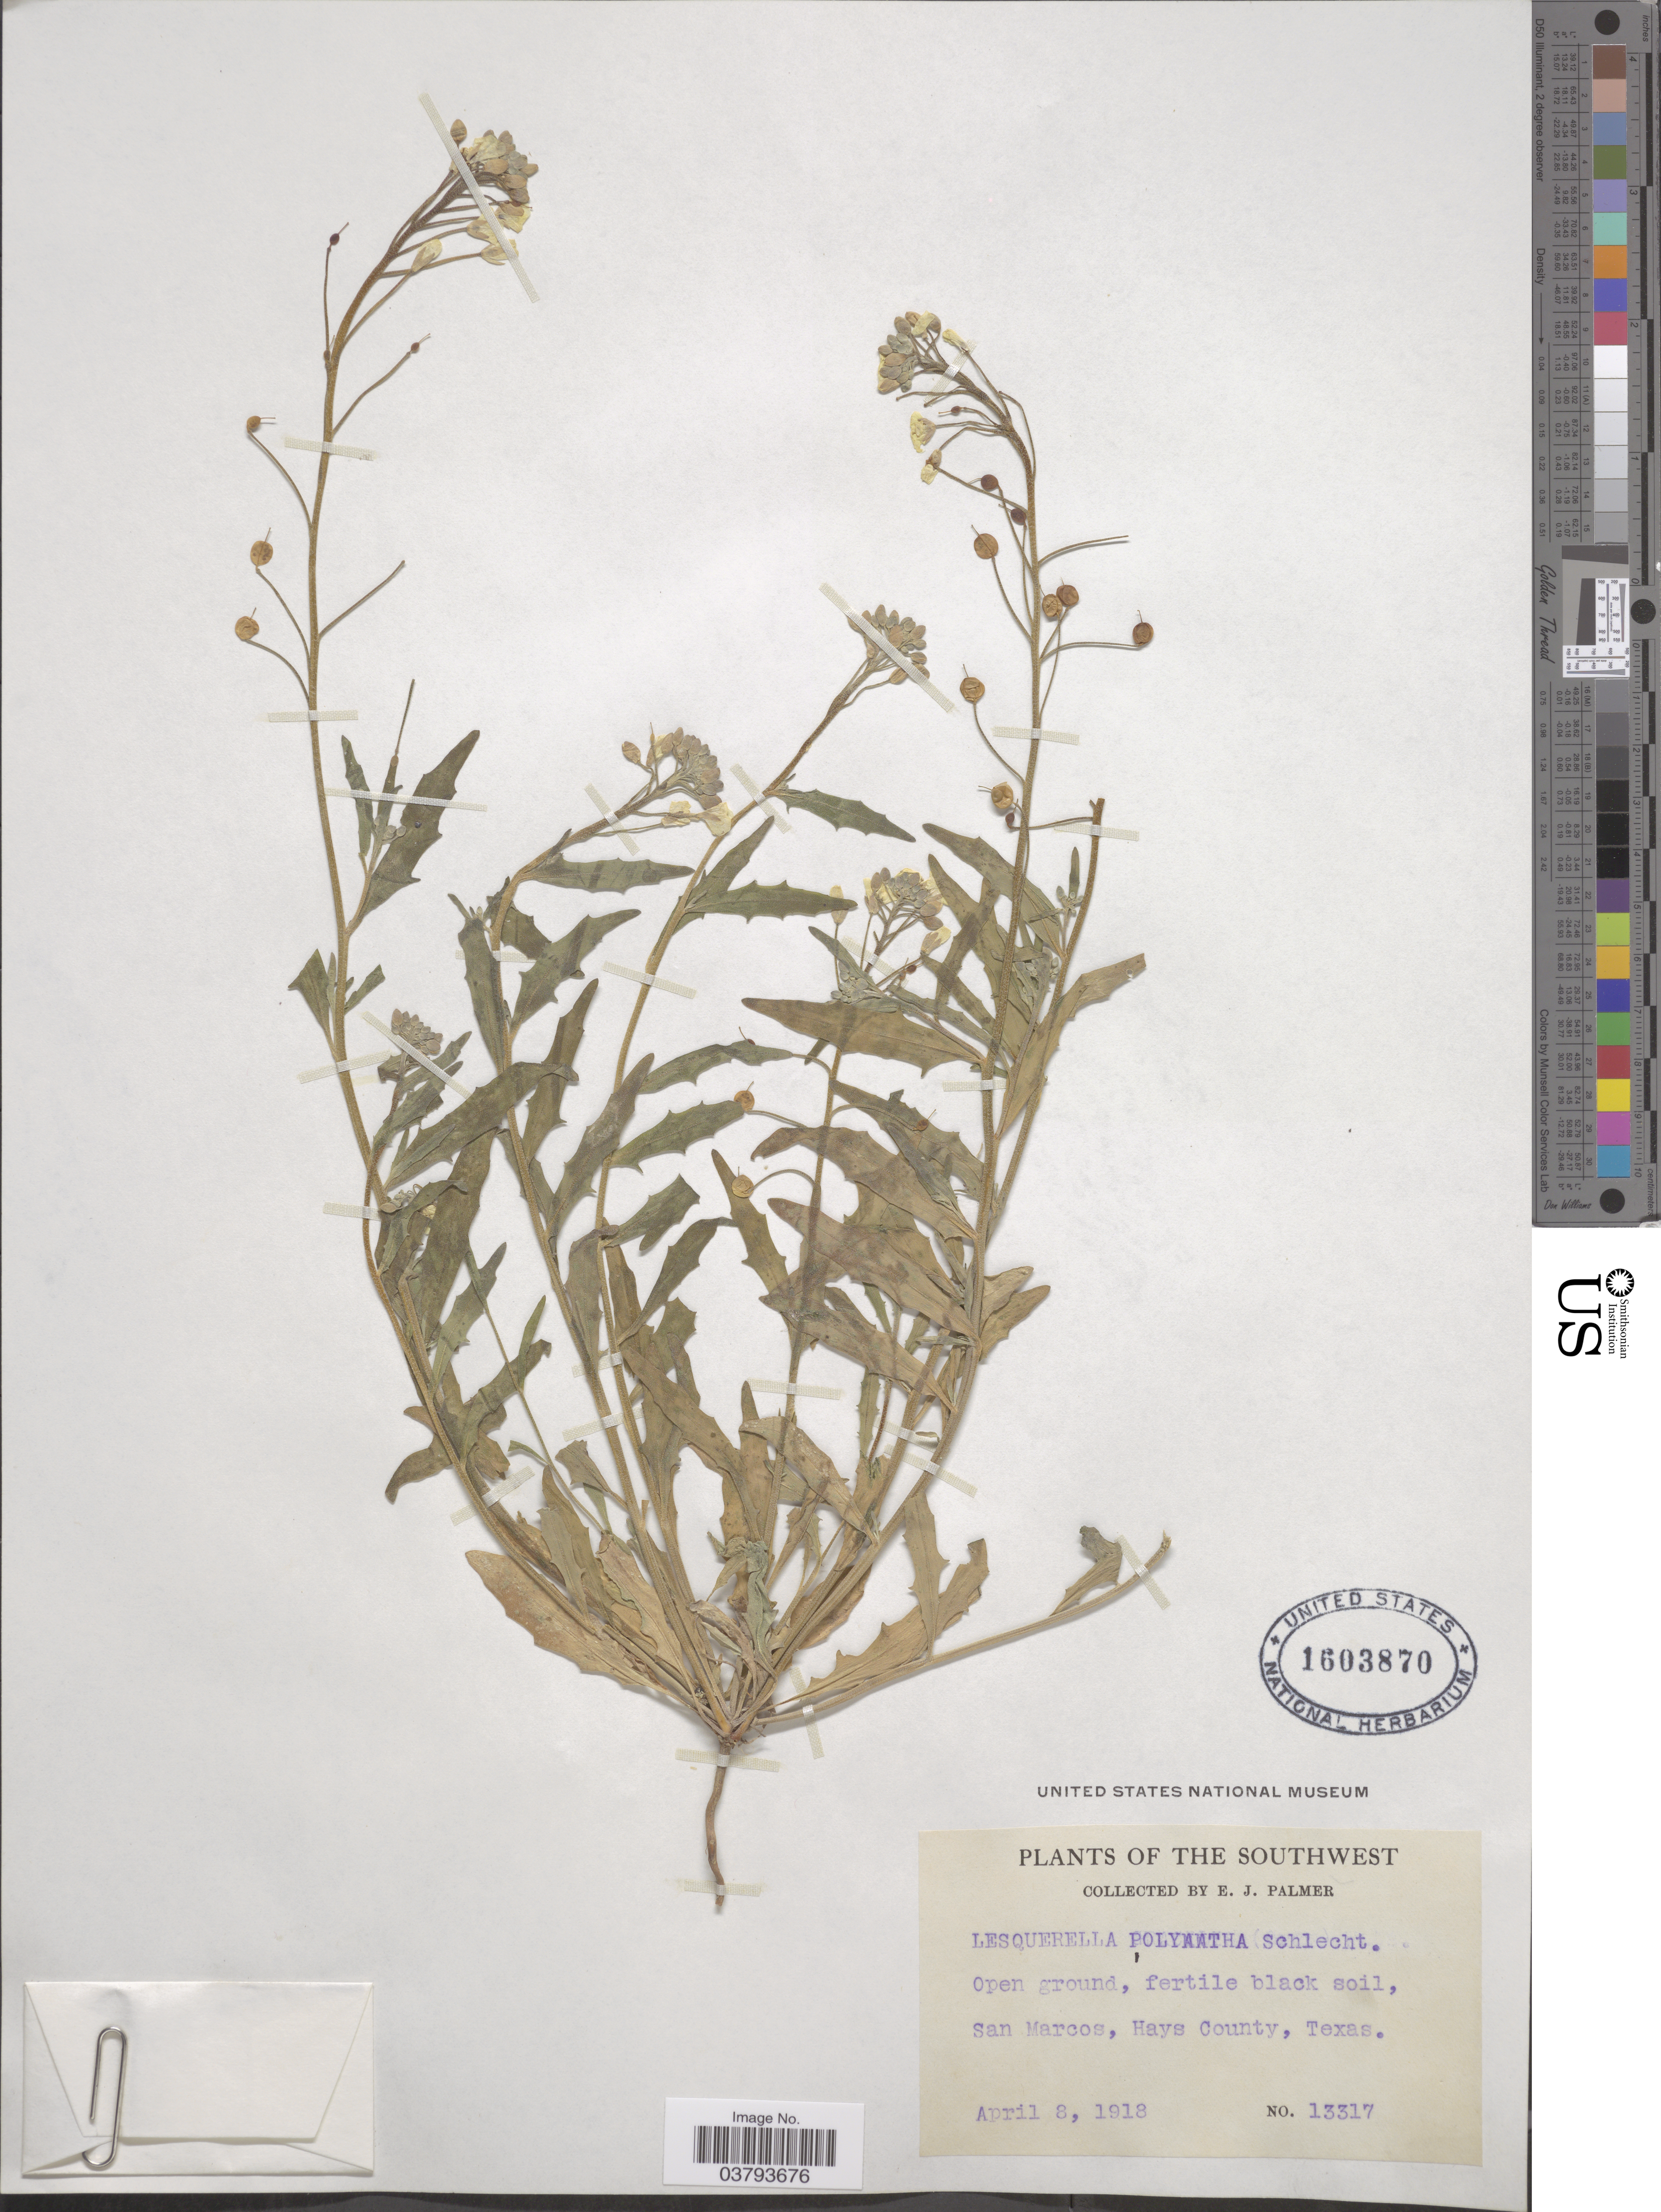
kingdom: Plantae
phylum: Tracheophyta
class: Magnoliopsida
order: Brassicales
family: Brassicaceae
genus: Lesquerella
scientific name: Lesquerella gracilis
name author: (Hook.) S. Watson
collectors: E. J. Palmer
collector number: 13317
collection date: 1918-04-08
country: United States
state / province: Texas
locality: The Southwest. San Marcos, Hays County.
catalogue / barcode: US 1603870